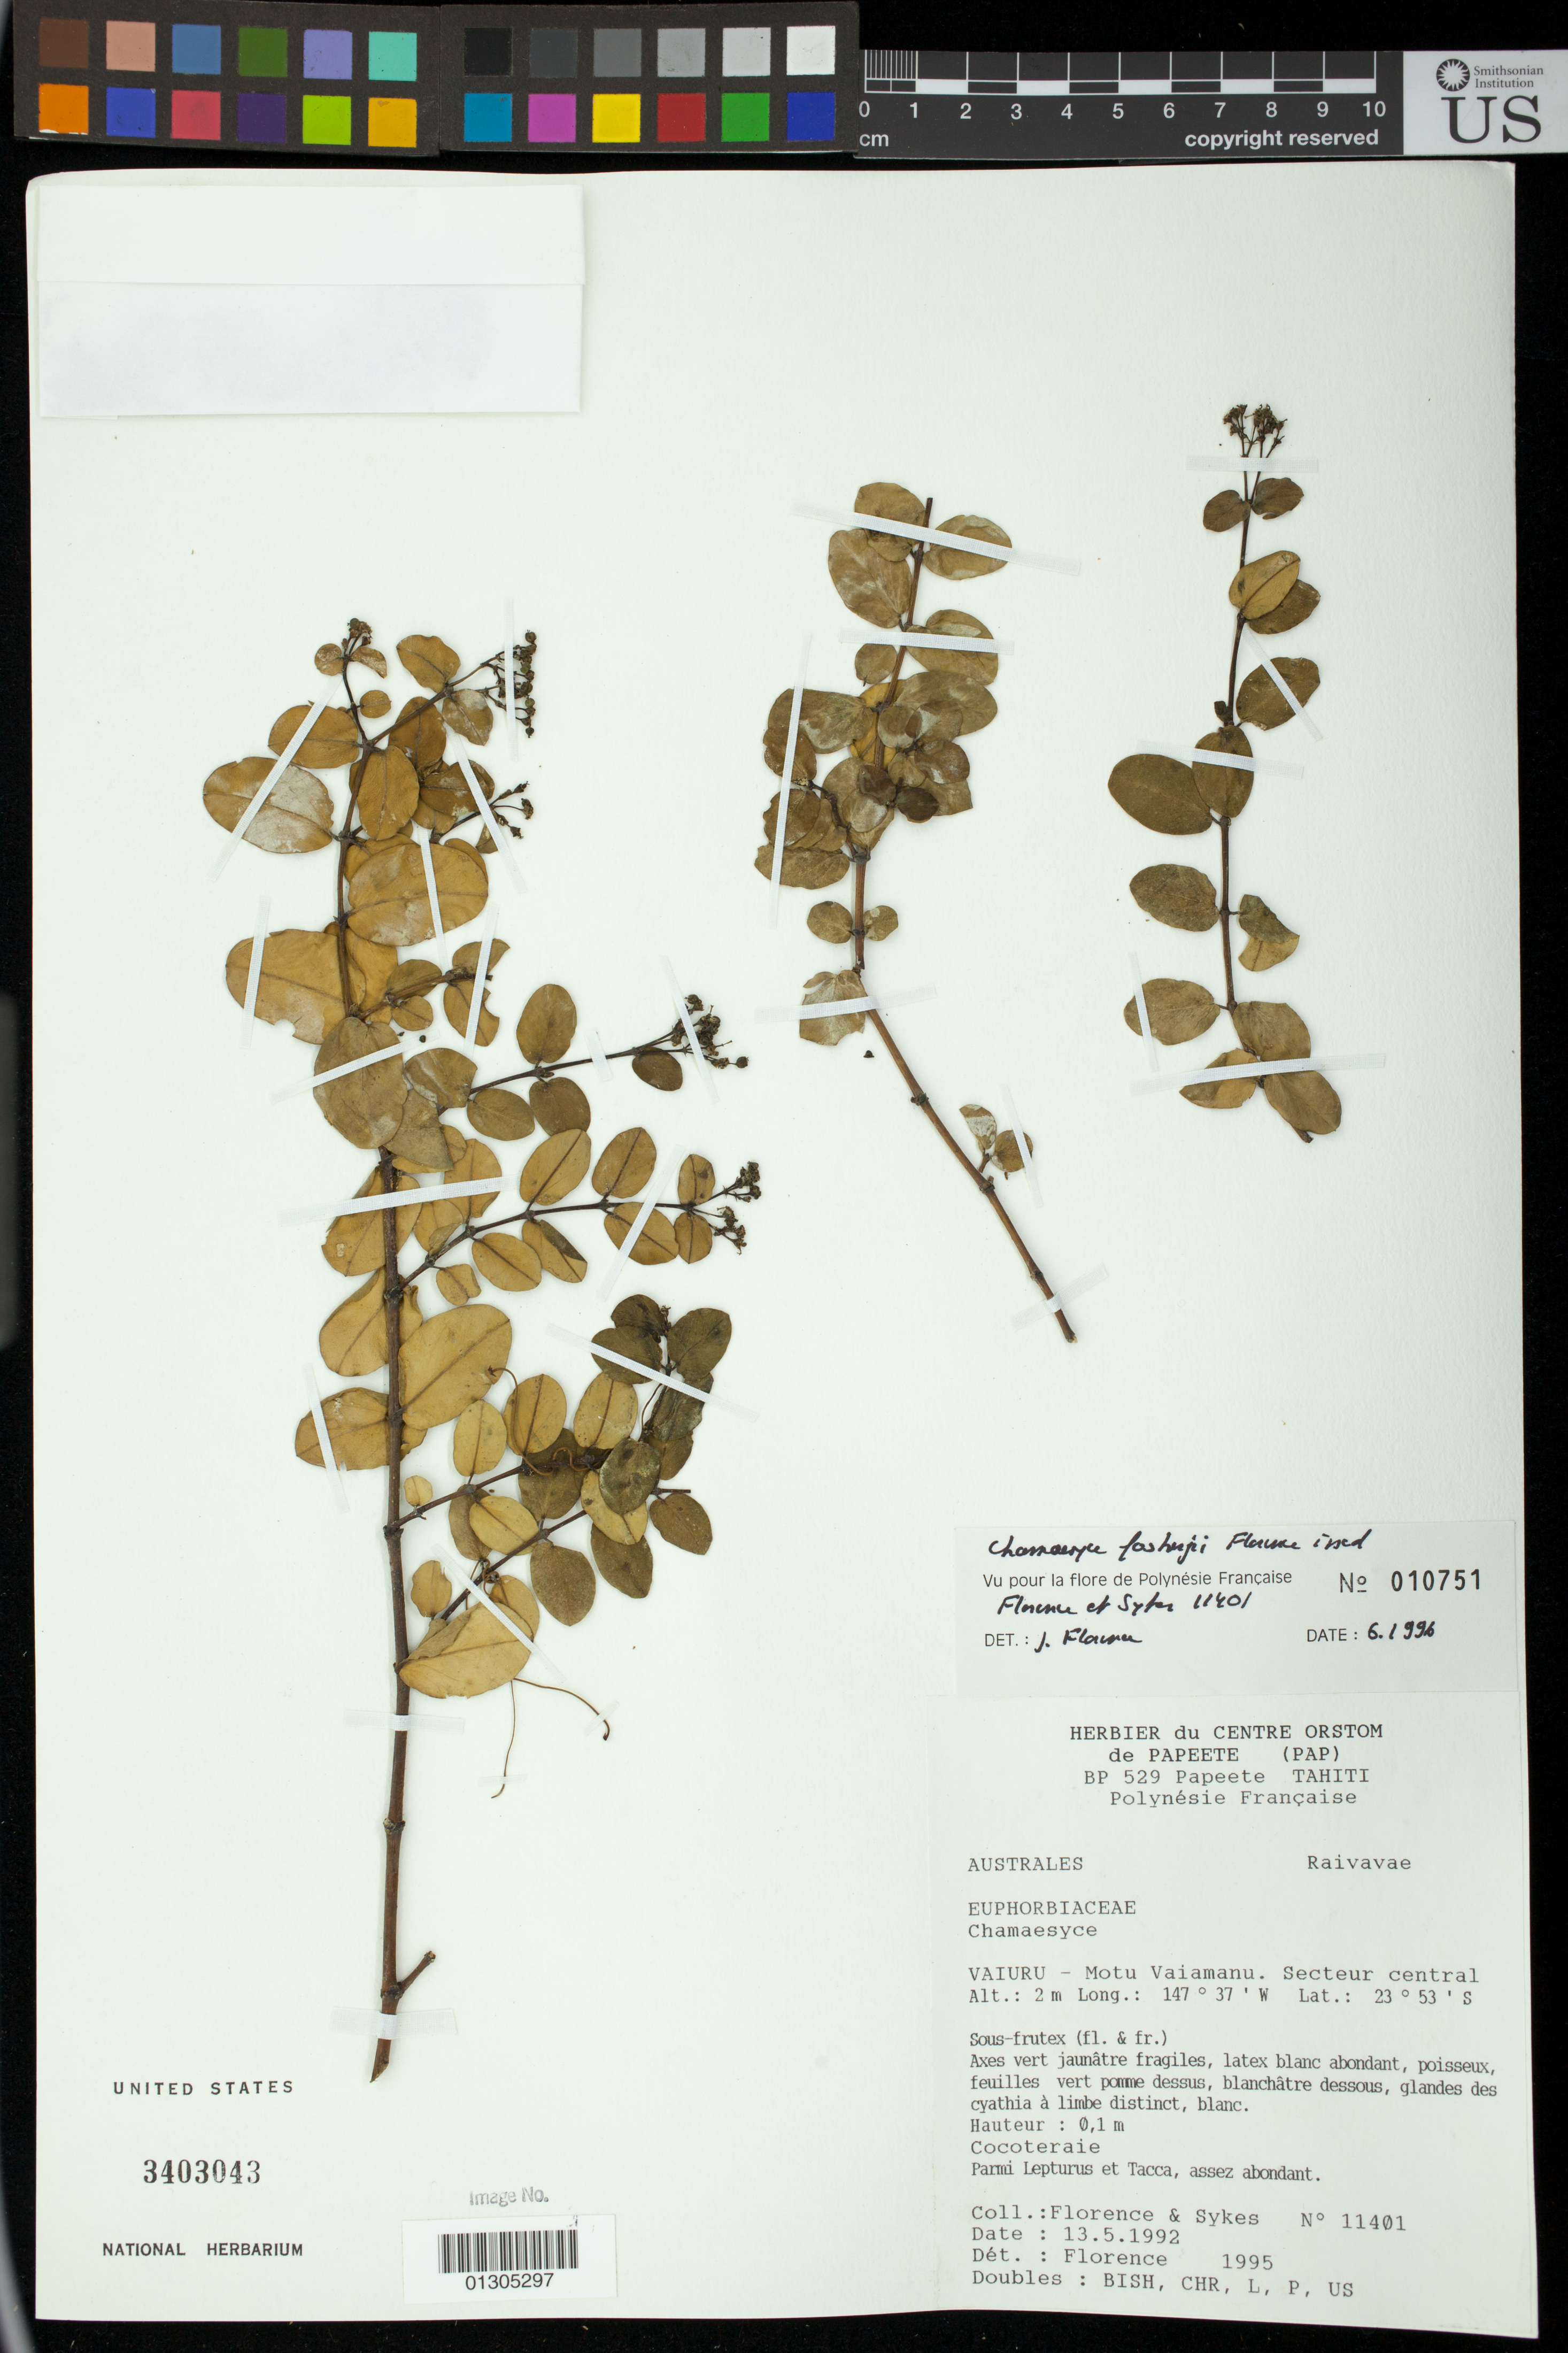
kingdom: Plantae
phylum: Tracheophyta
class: Magnoliopsida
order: Malpighiales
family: Euphorbiaceae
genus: Euphorbia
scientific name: Euphorbia fosbergii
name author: (J. Florence) Govaerts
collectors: J. Florence & W. R. Sykes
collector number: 11401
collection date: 1992-05-13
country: French Polynesia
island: Raivavae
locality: Raivavae, Vaiuru - Motu Vaiamanu. Secteur central.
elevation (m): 2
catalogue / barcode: US 3403043